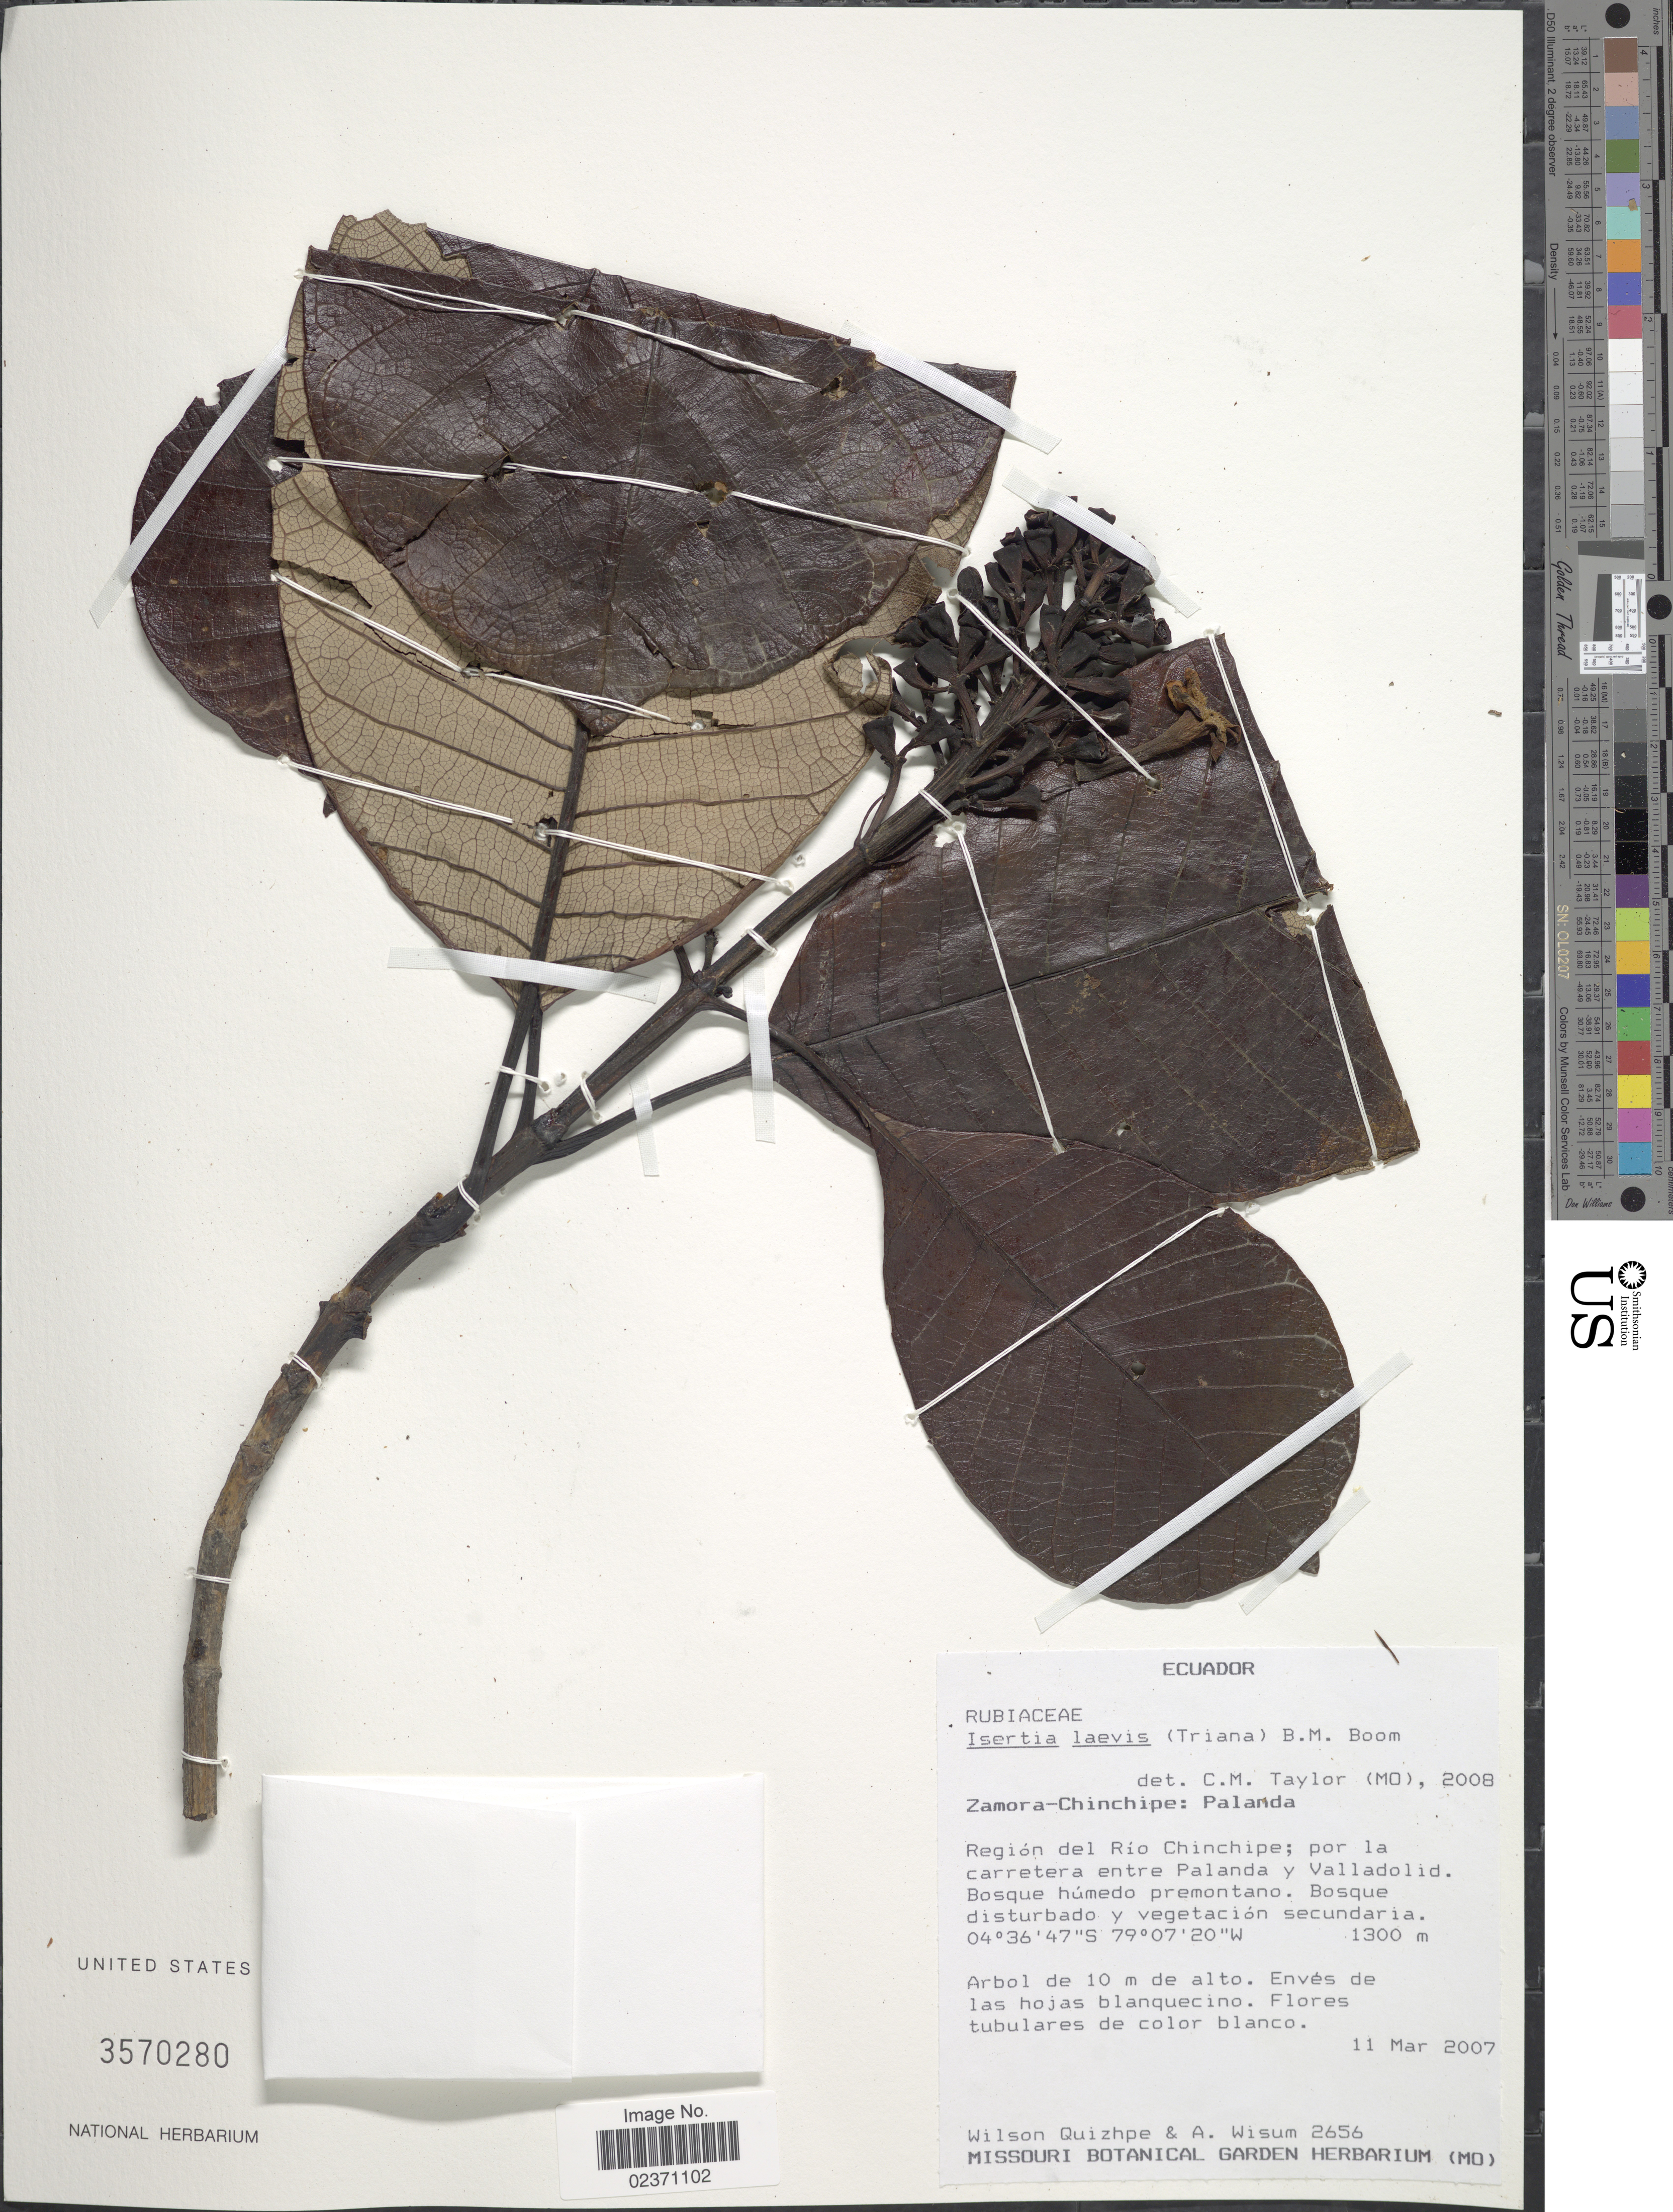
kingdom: Plantae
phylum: Tracheophyta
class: Magnoliopsida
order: Gentianales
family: Rubiaceae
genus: Isertia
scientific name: Isertia laevis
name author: (Triana) B.M. Boom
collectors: W. Quizhpe & A. Wisum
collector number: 2656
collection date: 2007-03-11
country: Ecuador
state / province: Zamora-Chinchipe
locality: Zamora-Chinchipe: Palanda Cantón. Region del Rio Chinchipe; por la carretera entre Palanda y Valladolid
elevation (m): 1300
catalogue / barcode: US 3570280